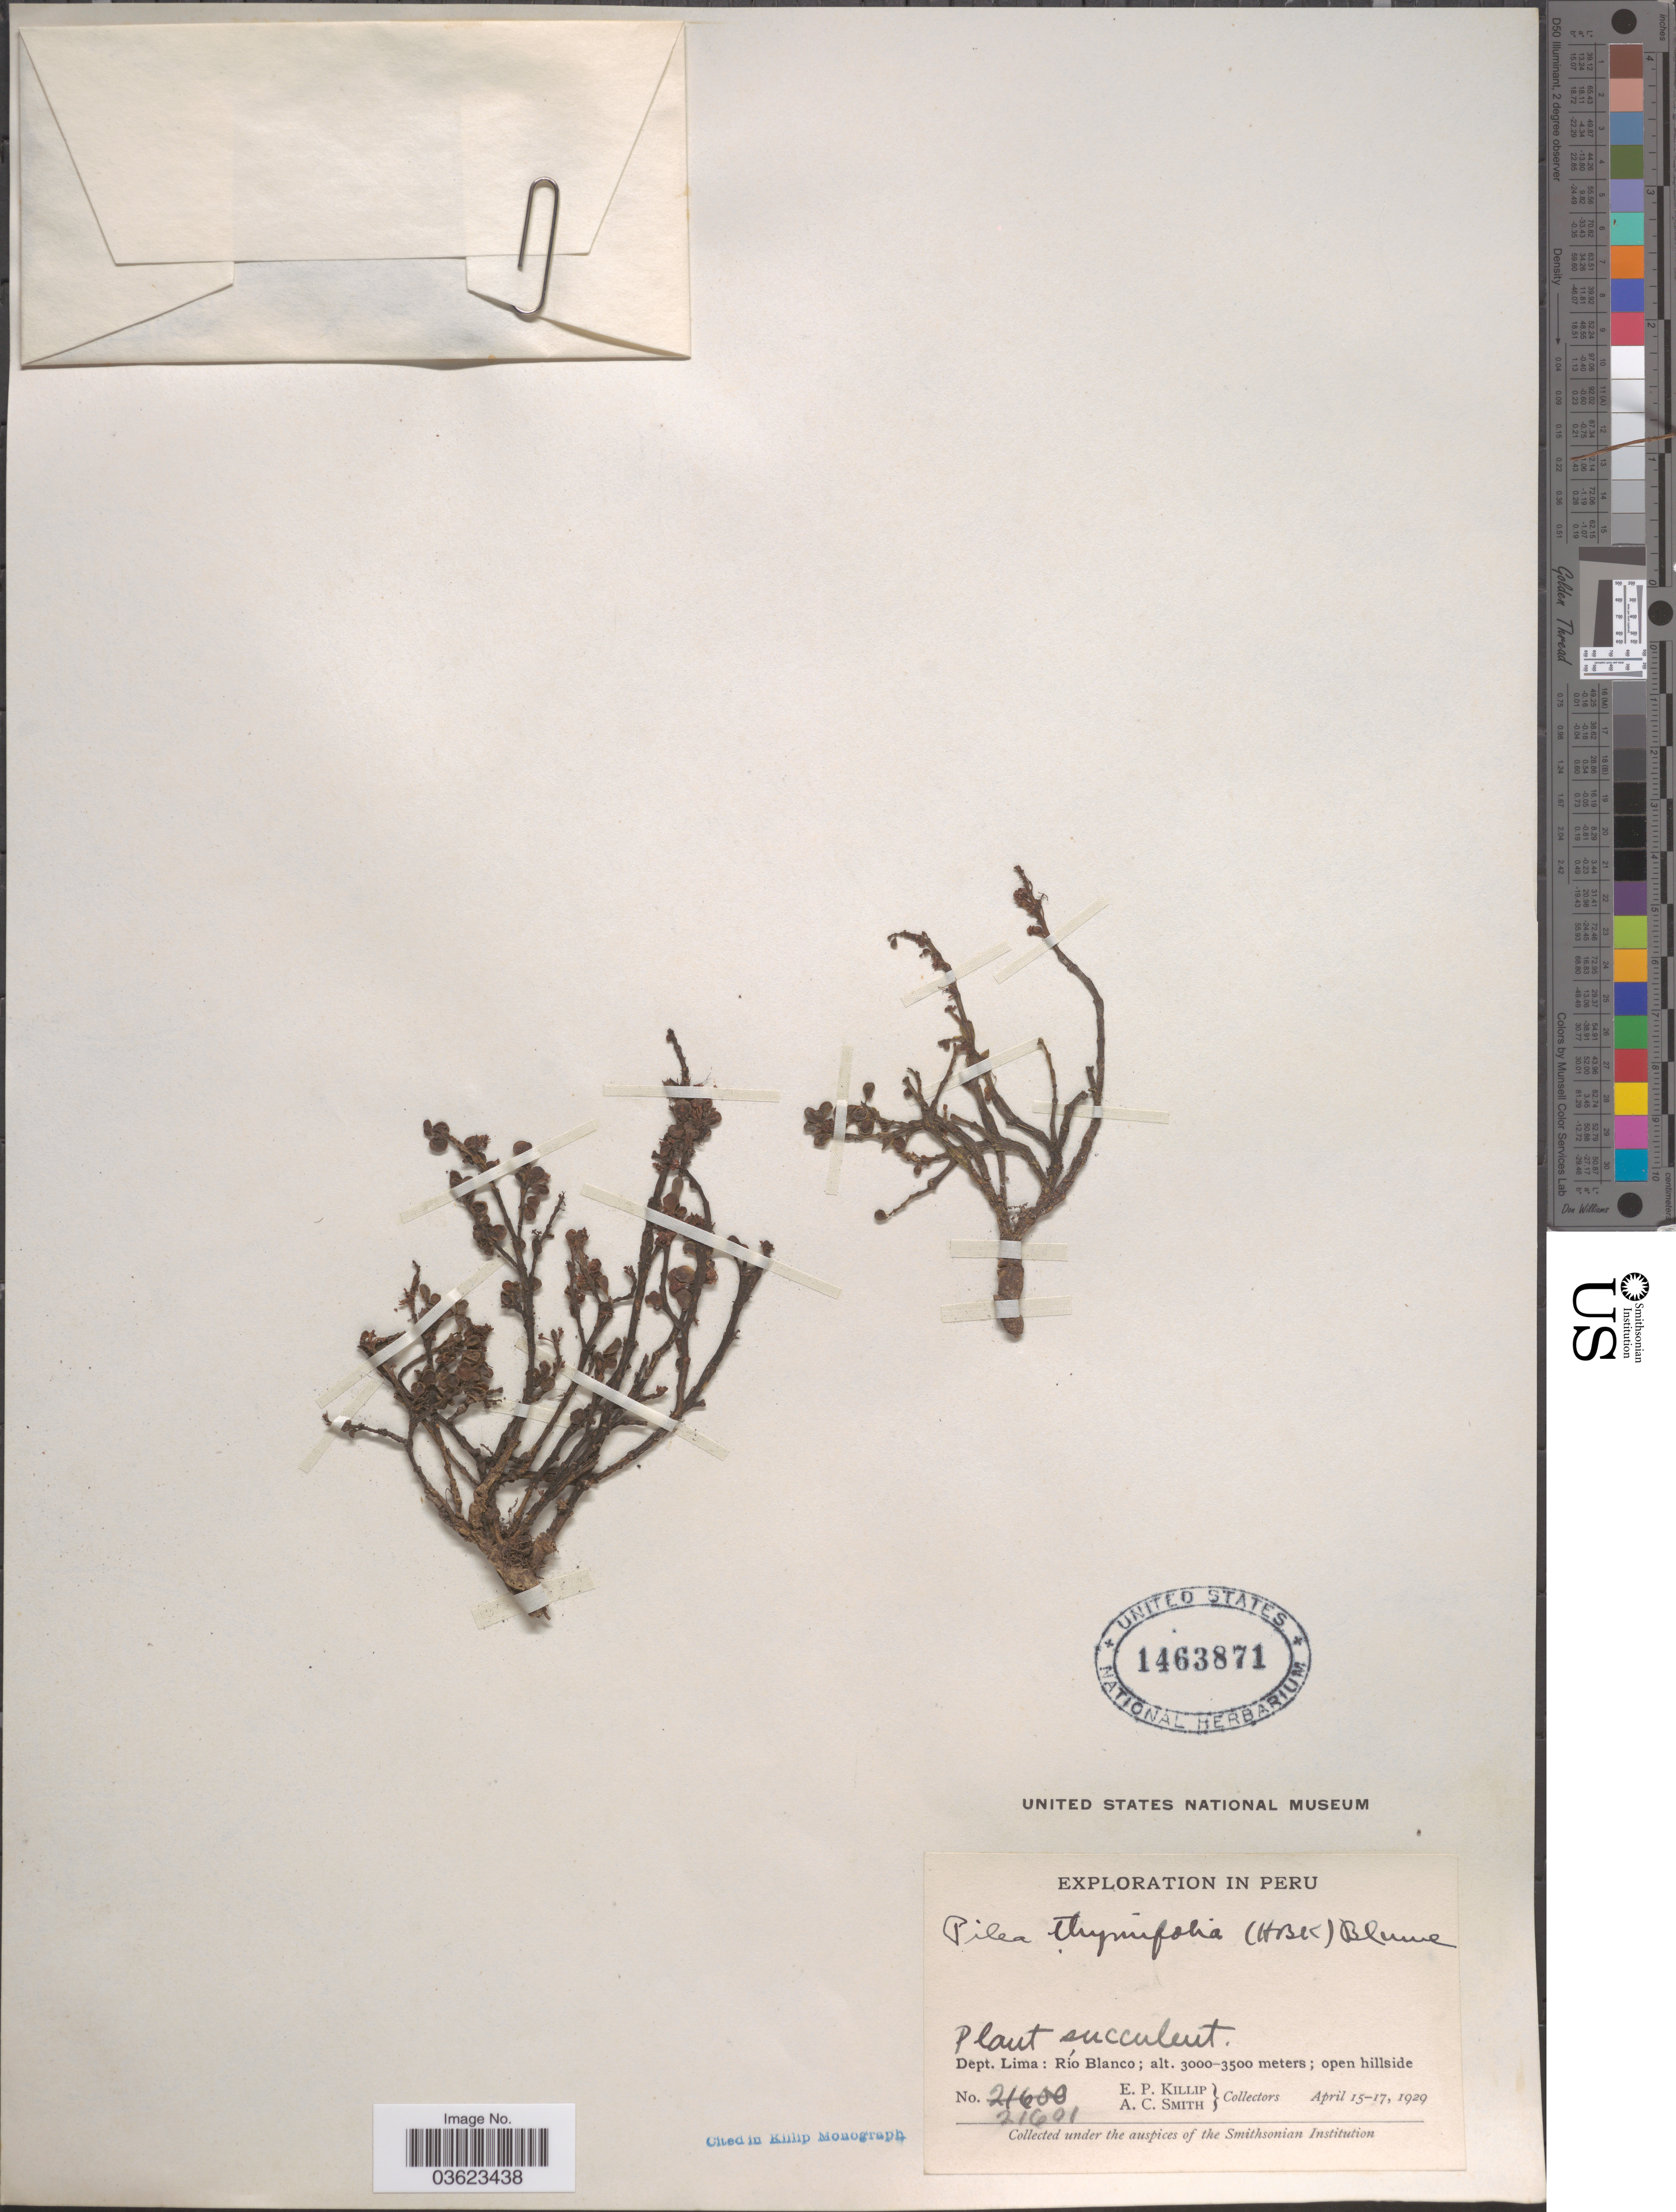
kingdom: Plantae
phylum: Tracheophyta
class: Magnoliopsida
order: Rosales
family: Urticaceae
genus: Pilea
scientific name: Pilea serpyllacea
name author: (Kunth) Liebm.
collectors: E. P. Killip & A. C. Smith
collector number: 21601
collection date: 1929-04-15/1929-04-17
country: Peru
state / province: Lima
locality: Dept. Lima: Río Blanco.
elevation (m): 3000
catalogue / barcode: US 1463871